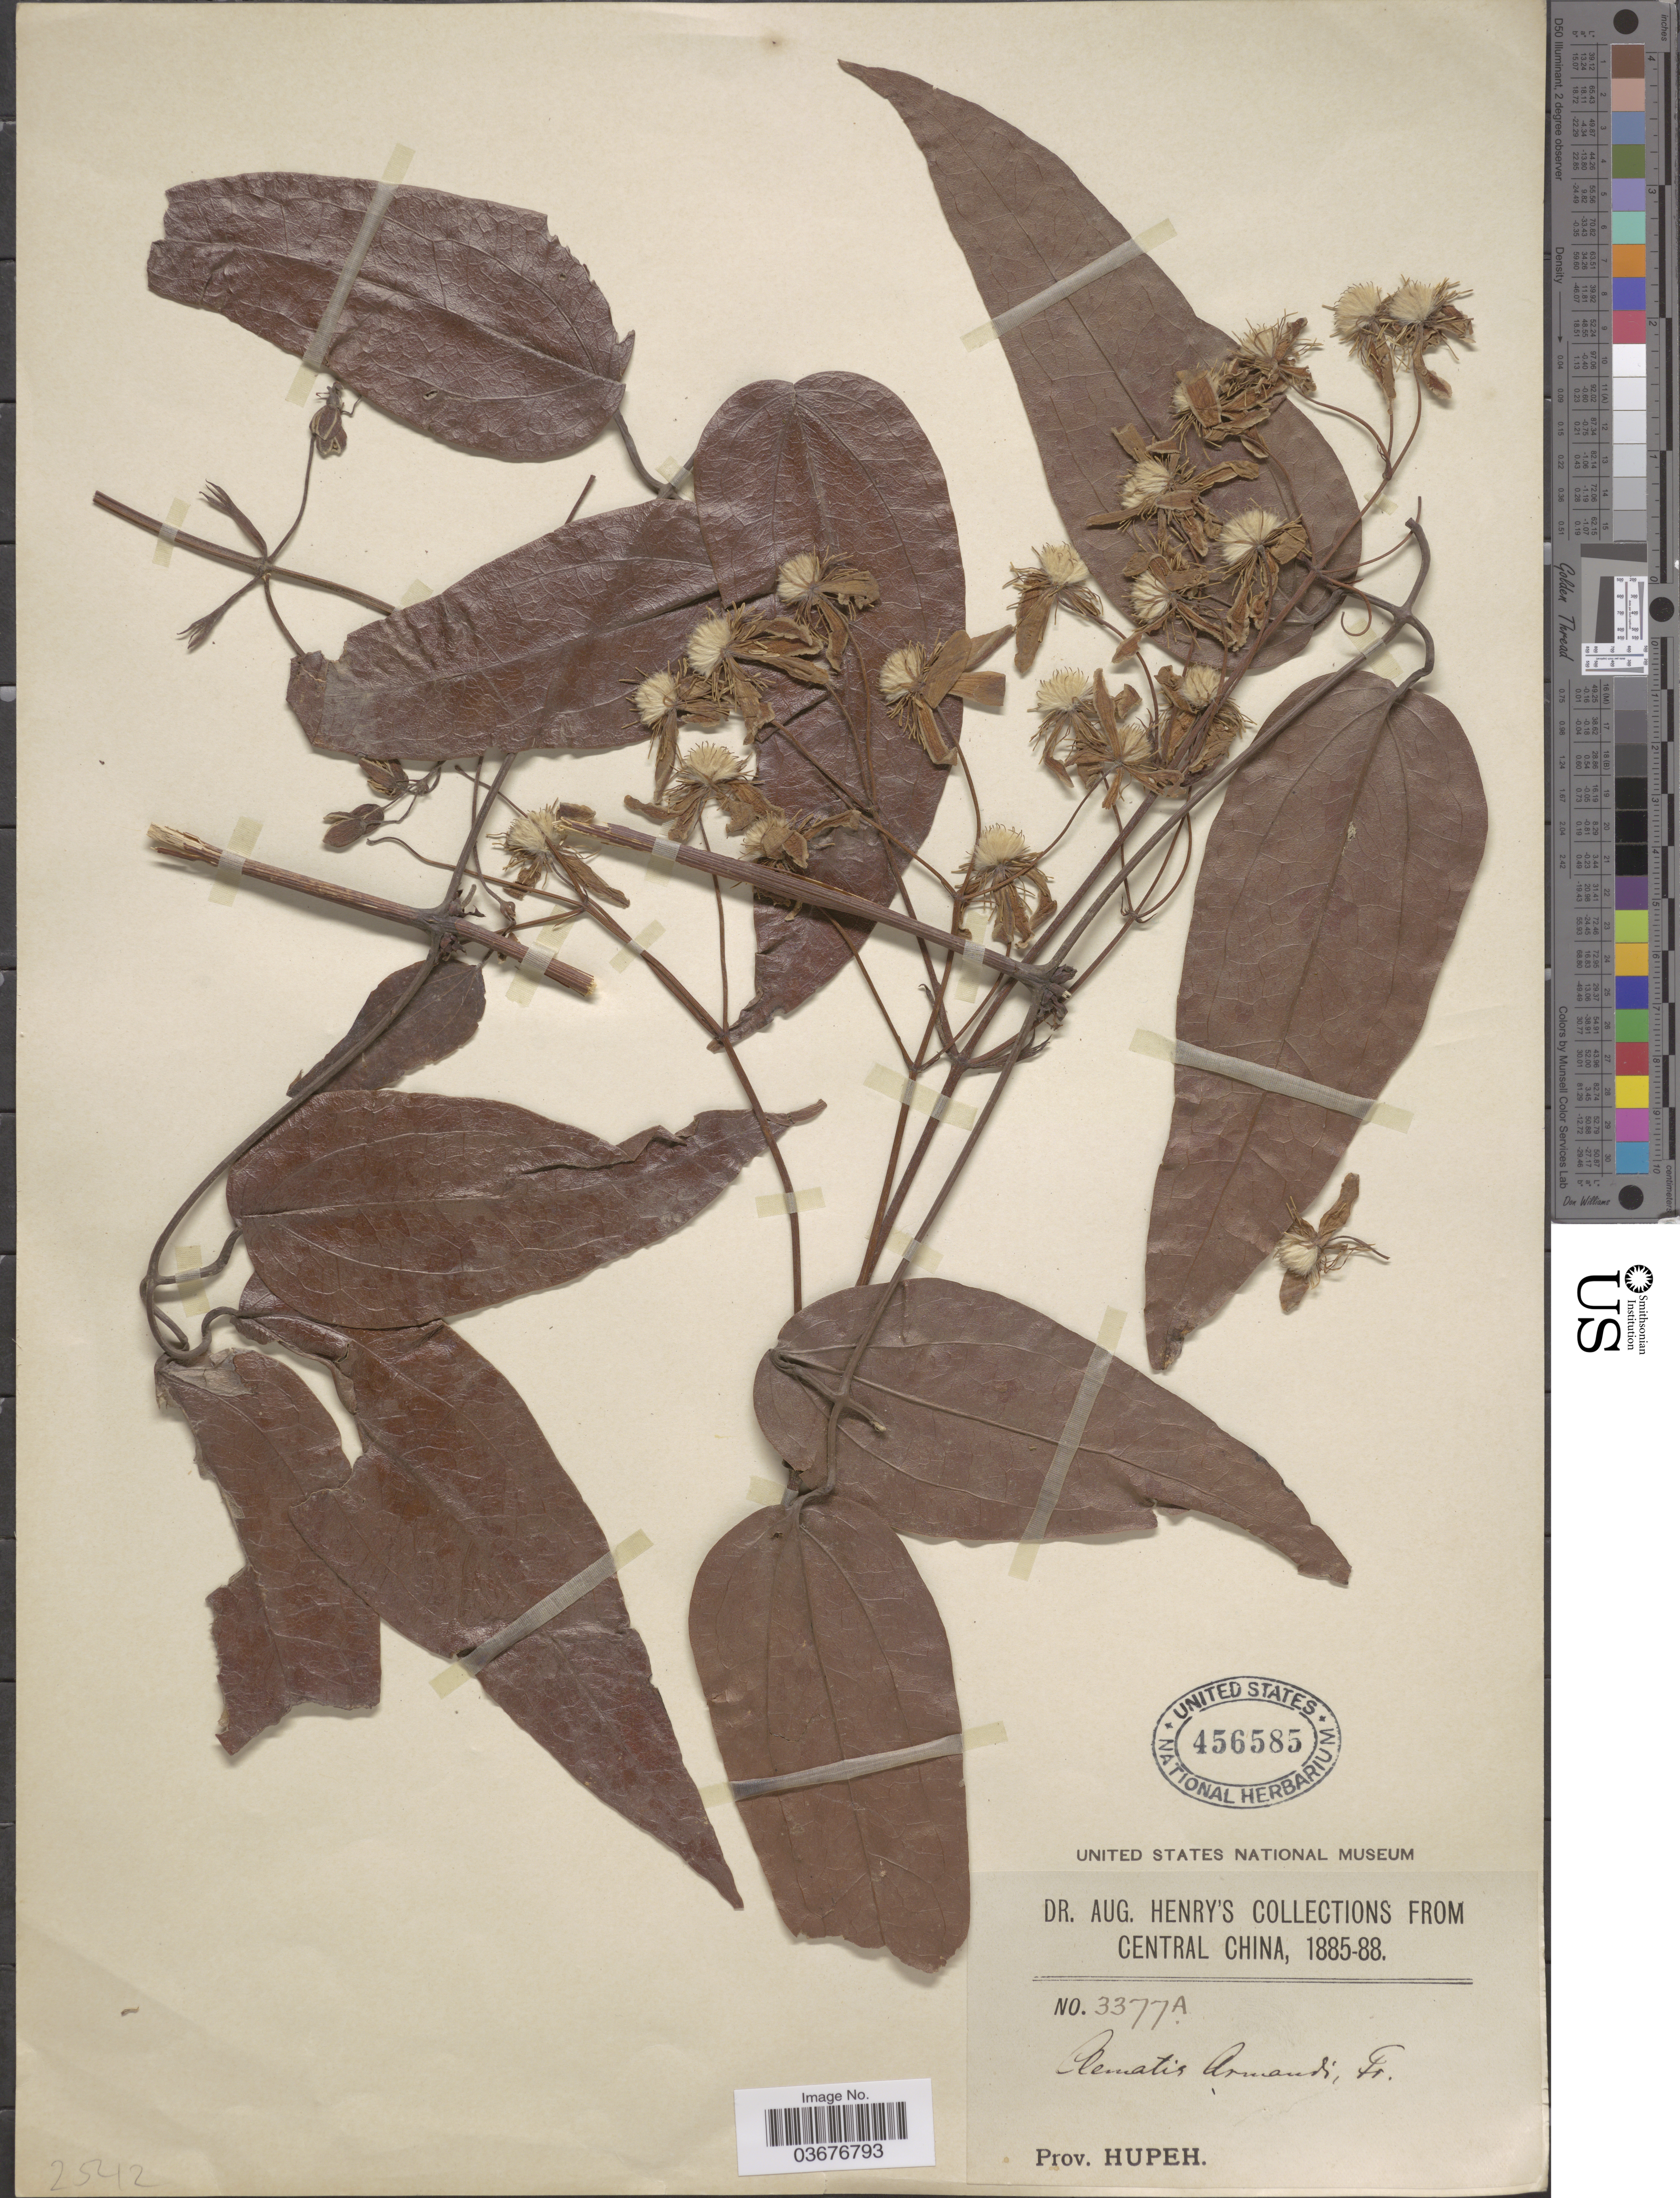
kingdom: Plantae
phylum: Tracheophyta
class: Magnoliopsida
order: Ranunculales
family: Ranunculaceae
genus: Clematis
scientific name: Clematis armandii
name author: Franch.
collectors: A. Henry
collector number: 3377 A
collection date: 1885/1888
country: China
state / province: Hubei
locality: Central China. Prov. Hupeh.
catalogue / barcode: US 456585